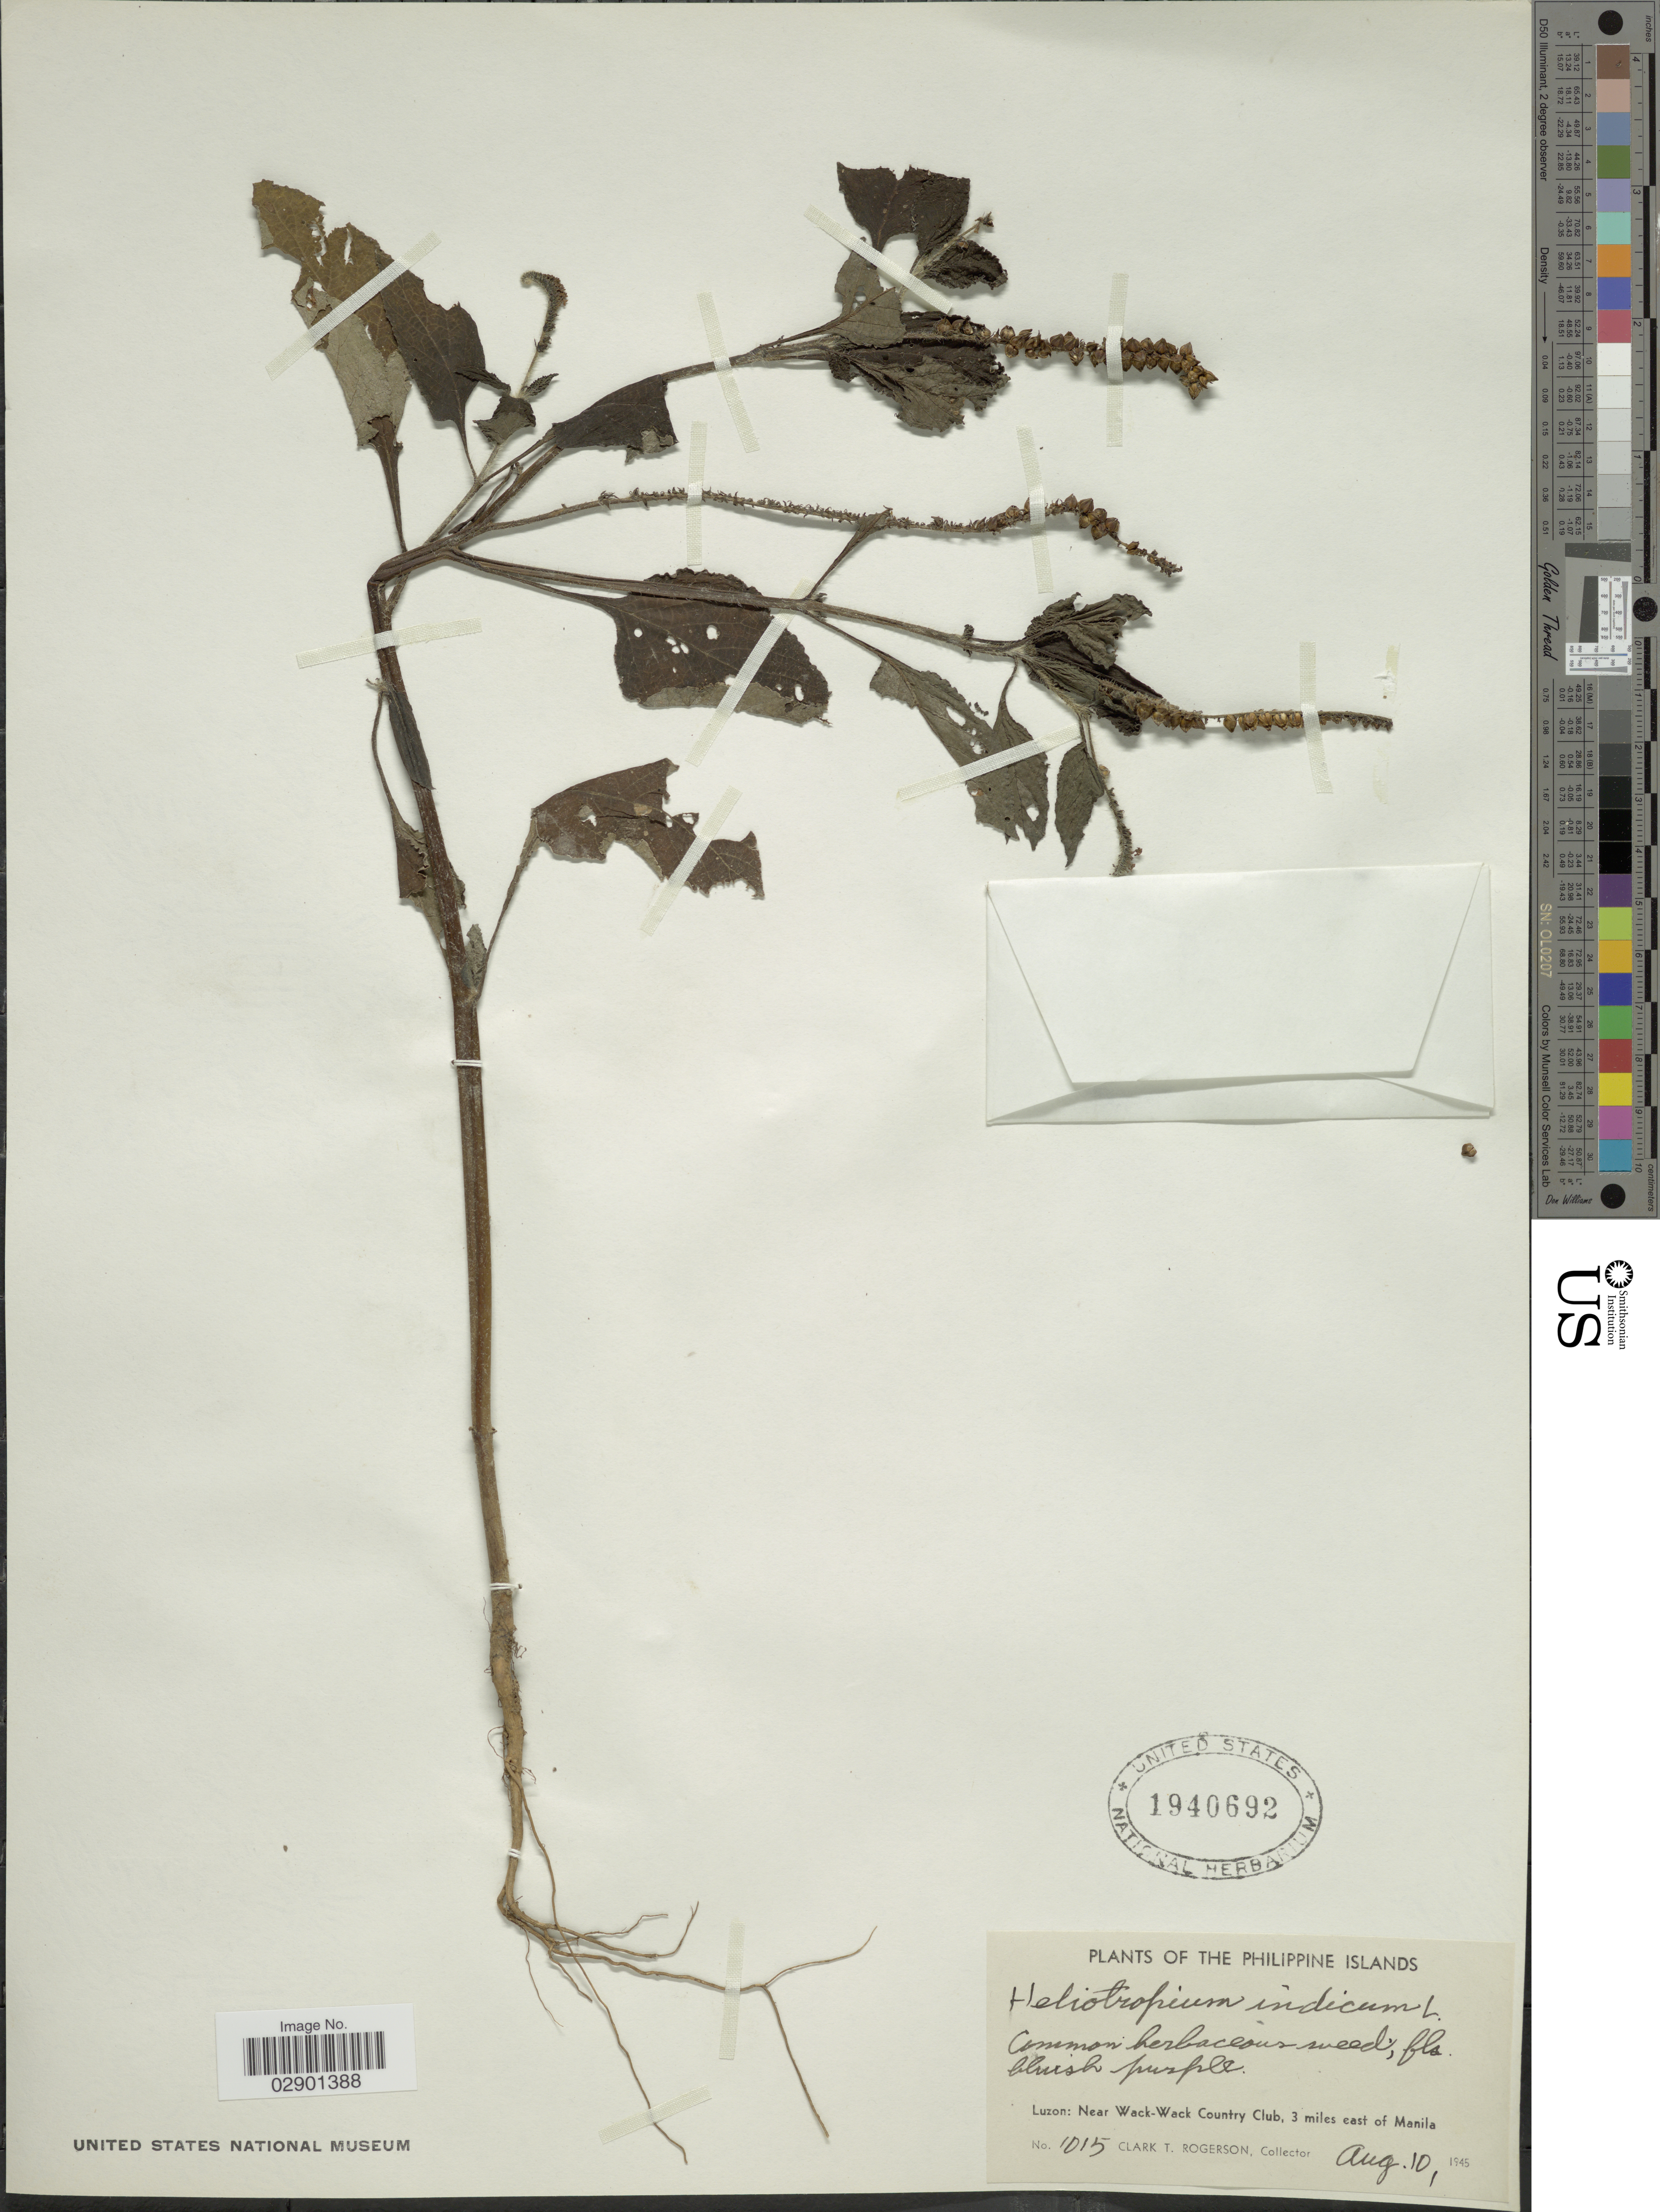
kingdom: Plantae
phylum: Tracheophyta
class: Magnoliopsida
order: Boraginales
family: Heliotropiaceae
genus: Heliotropium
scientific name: Heliotropium indicum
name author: L.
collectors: C. Rogerson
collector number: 1015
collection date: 1945-08-10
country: Philippines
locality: Philippine Islands. Luzon: Near Wack-Wack Country Club, 3 miles east of Manila.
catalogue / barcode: US 1940692